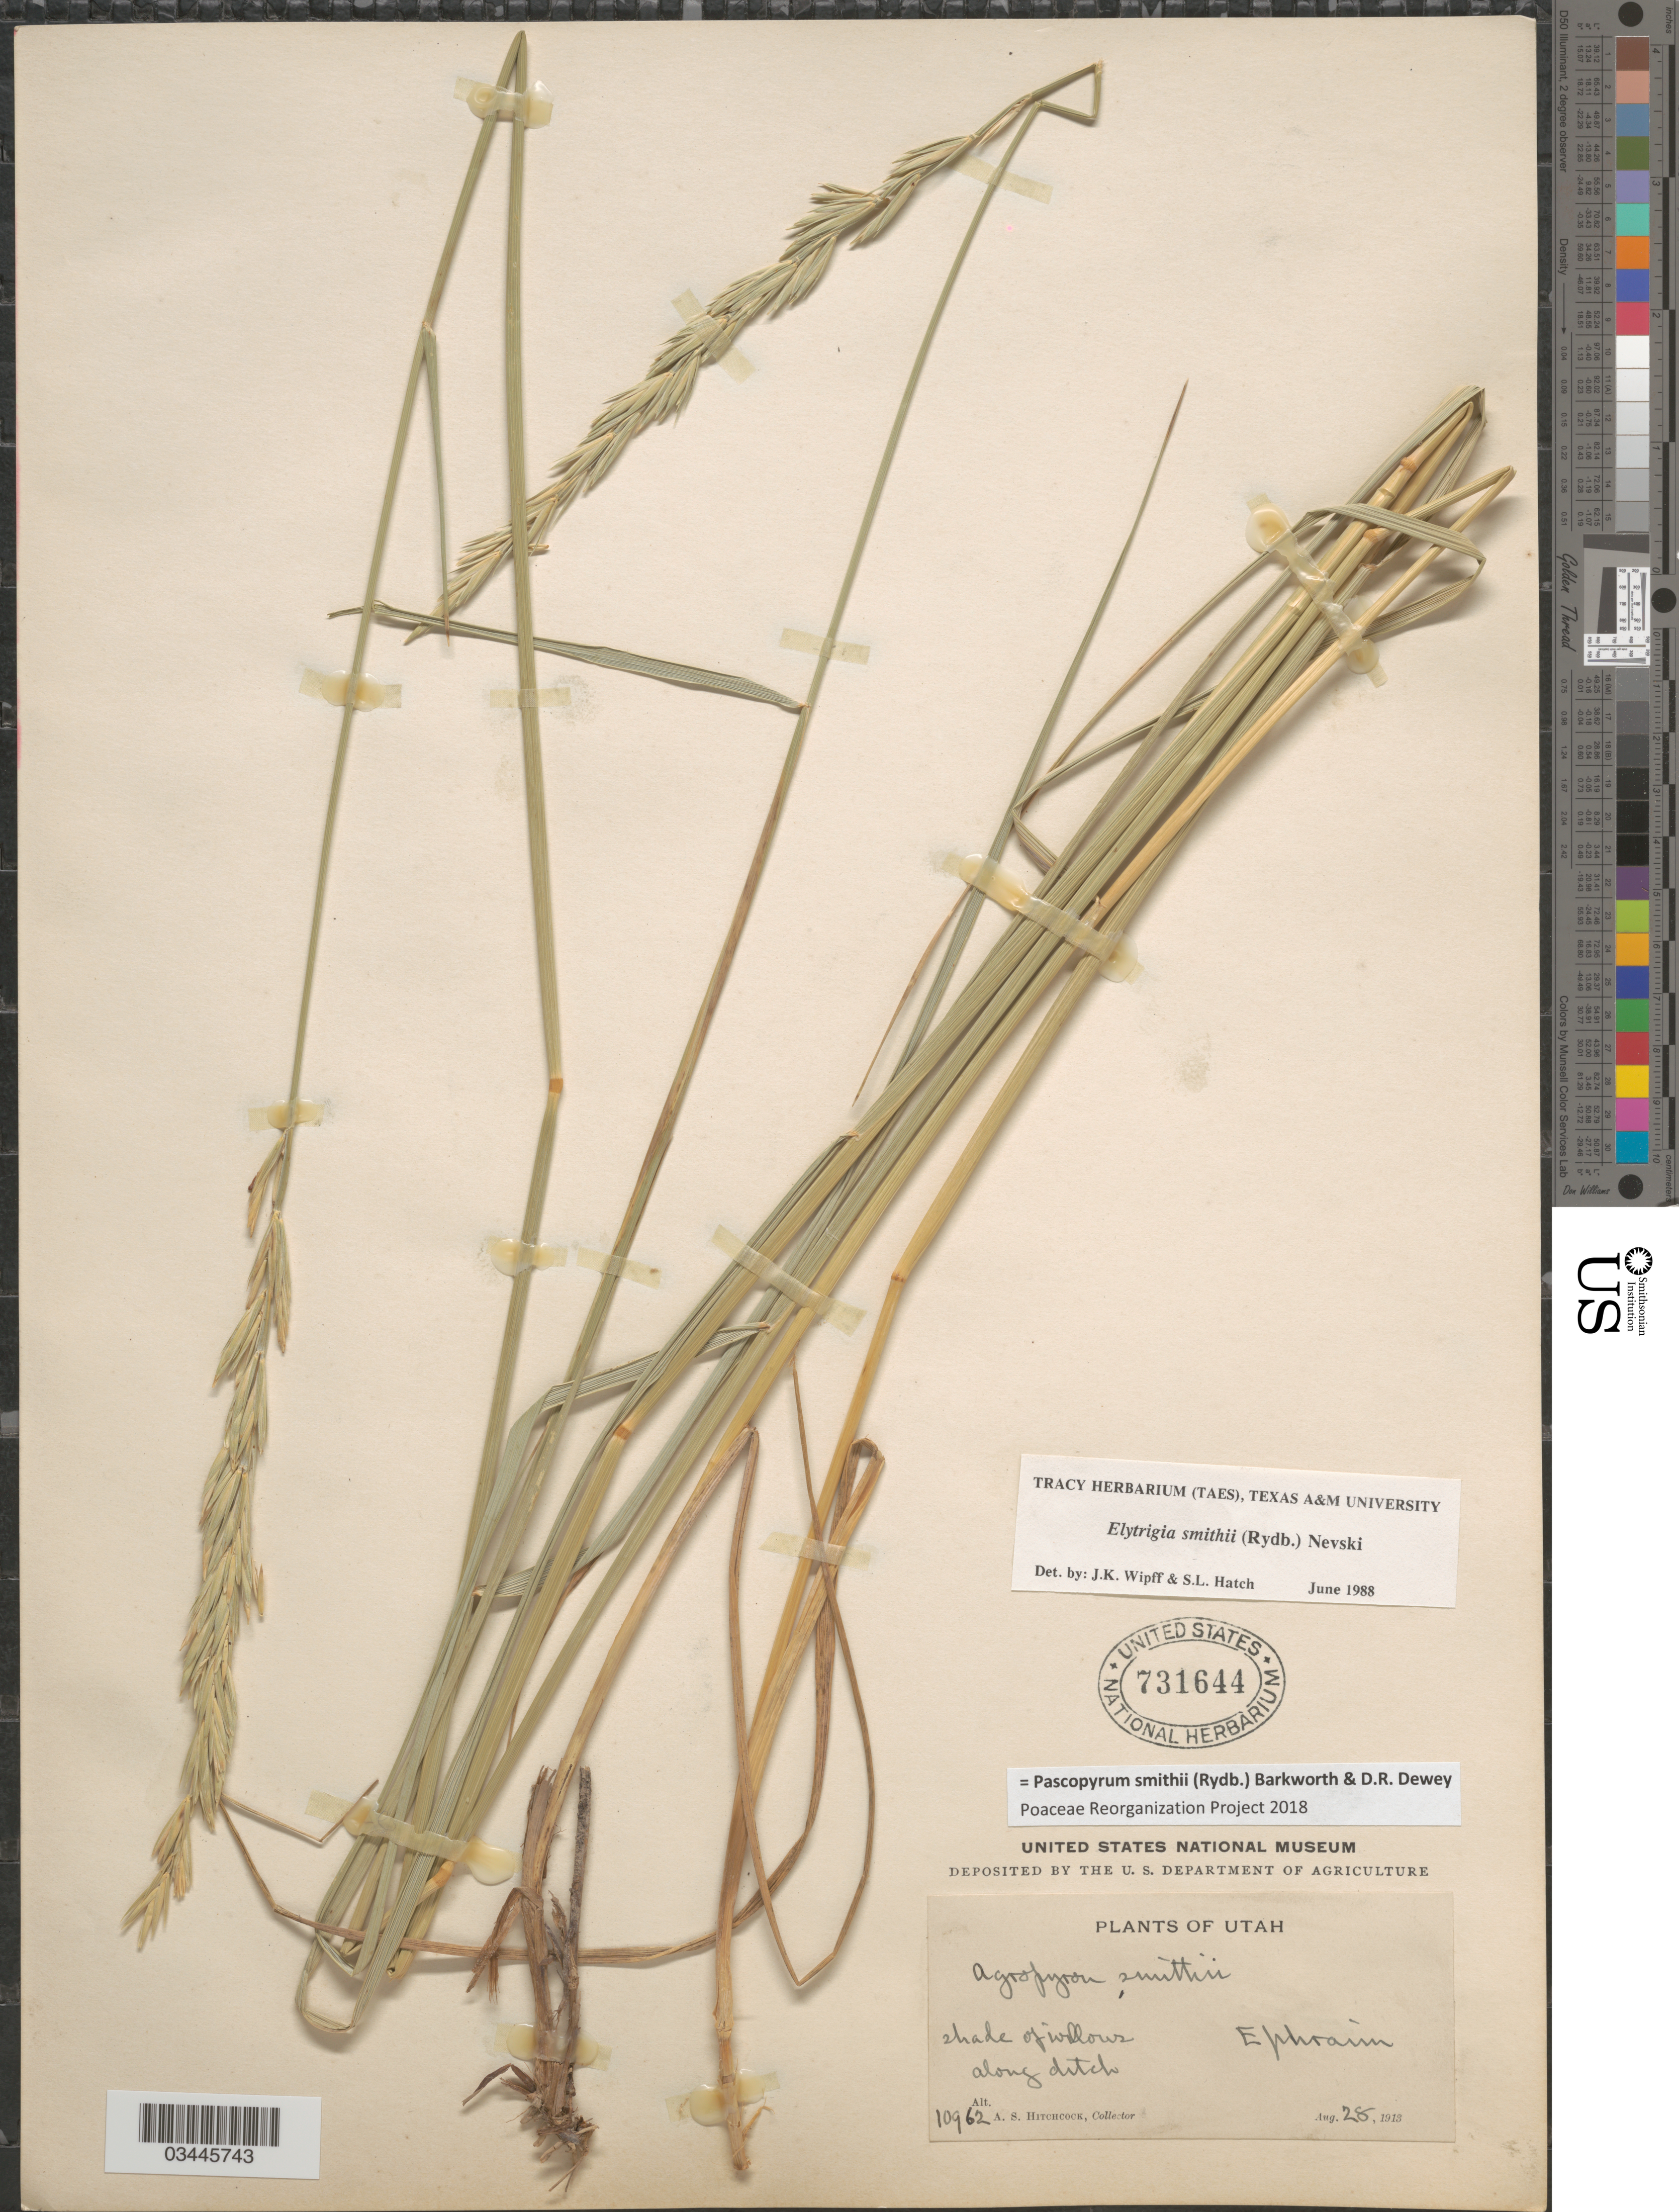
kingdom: Plantae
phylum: Tracheophyta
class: Liliopsida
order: Poales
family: Poaceae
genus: Pascopyrum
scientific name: Pascopyrum smithii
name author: (Rydb.) Barkworth & Dewey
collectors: A. S. Hitchcock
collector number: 10962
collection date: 1913-08-28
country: United States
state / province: Utah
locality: Shade of willows along ditch. Ephraim.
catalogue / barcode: US 731644